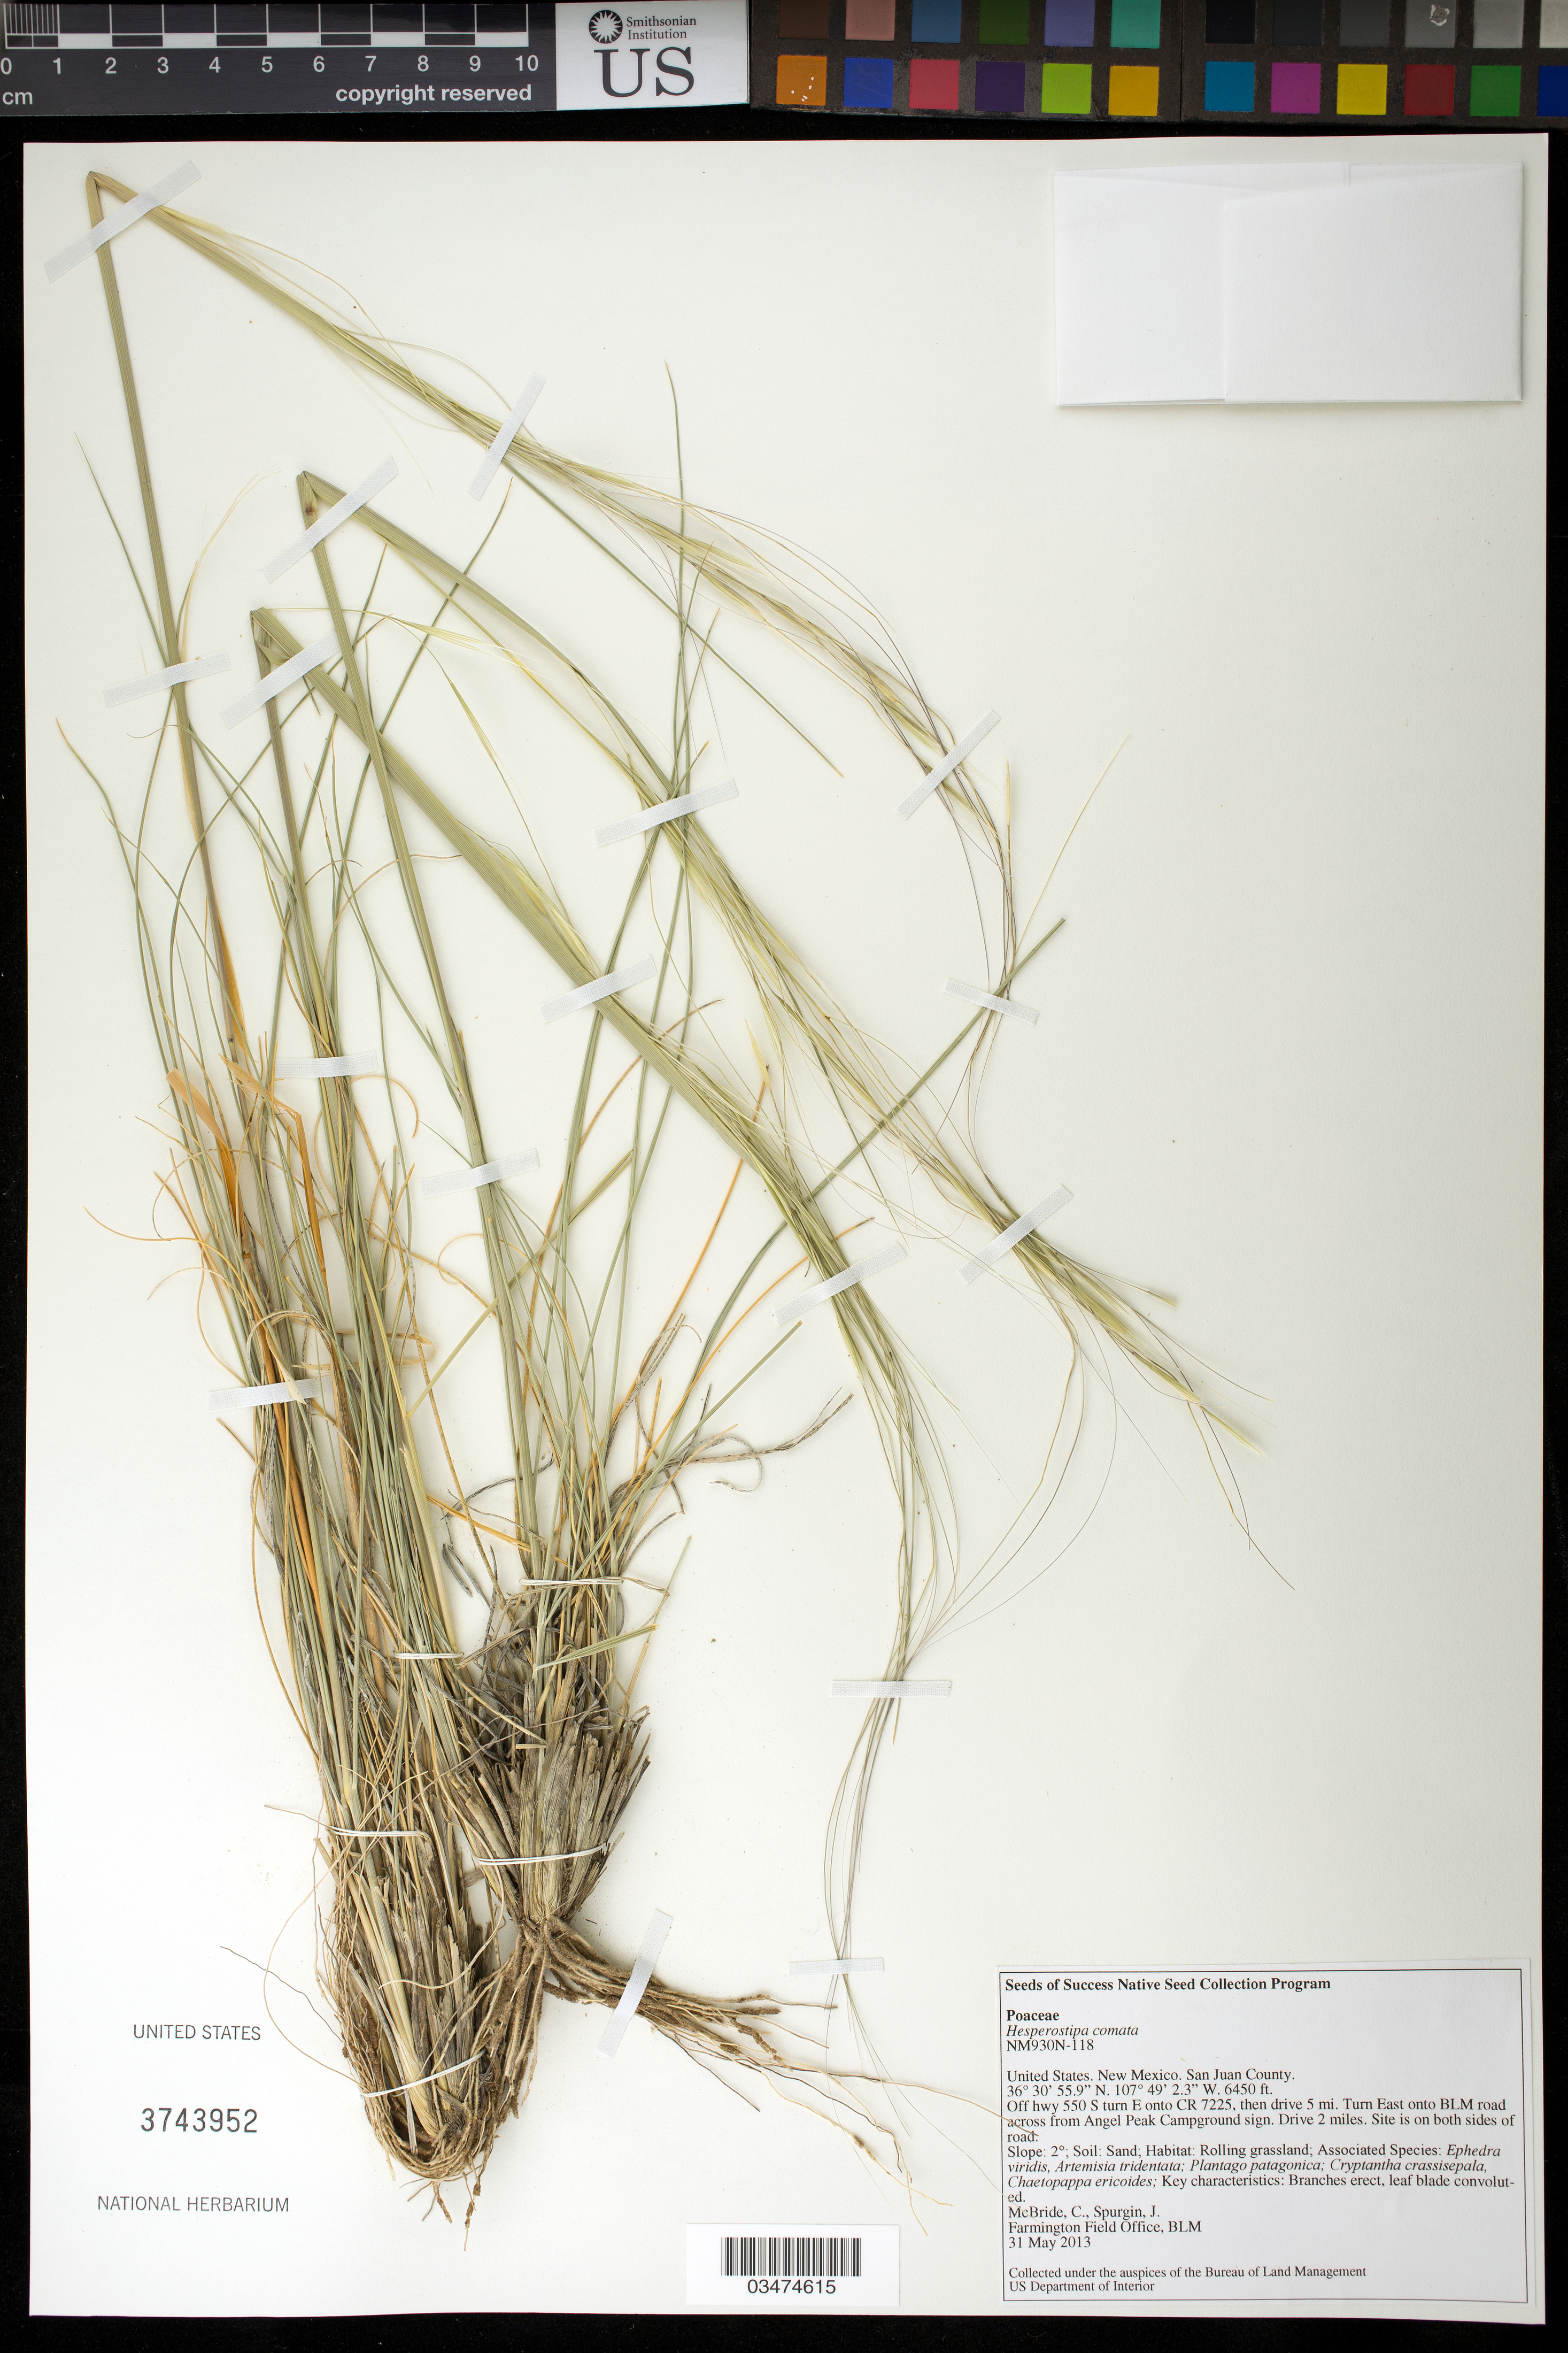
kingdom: Plantae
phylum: Tracheophyta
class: Liliopsida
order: Poales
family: Poaceae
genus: Hesperostipa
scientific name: Hesperostipa comata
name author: (Trin. & Rupr.) Barkworth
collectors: C. McBride & J. Spurgin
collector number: NM930N-118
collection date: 2013-05-31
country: United States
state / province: New Mexico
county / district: San Juan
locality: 2 mi. from Angel Peak Campground.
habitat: Sand. Rolling grassland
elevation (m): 1966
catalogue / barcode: US 3743952